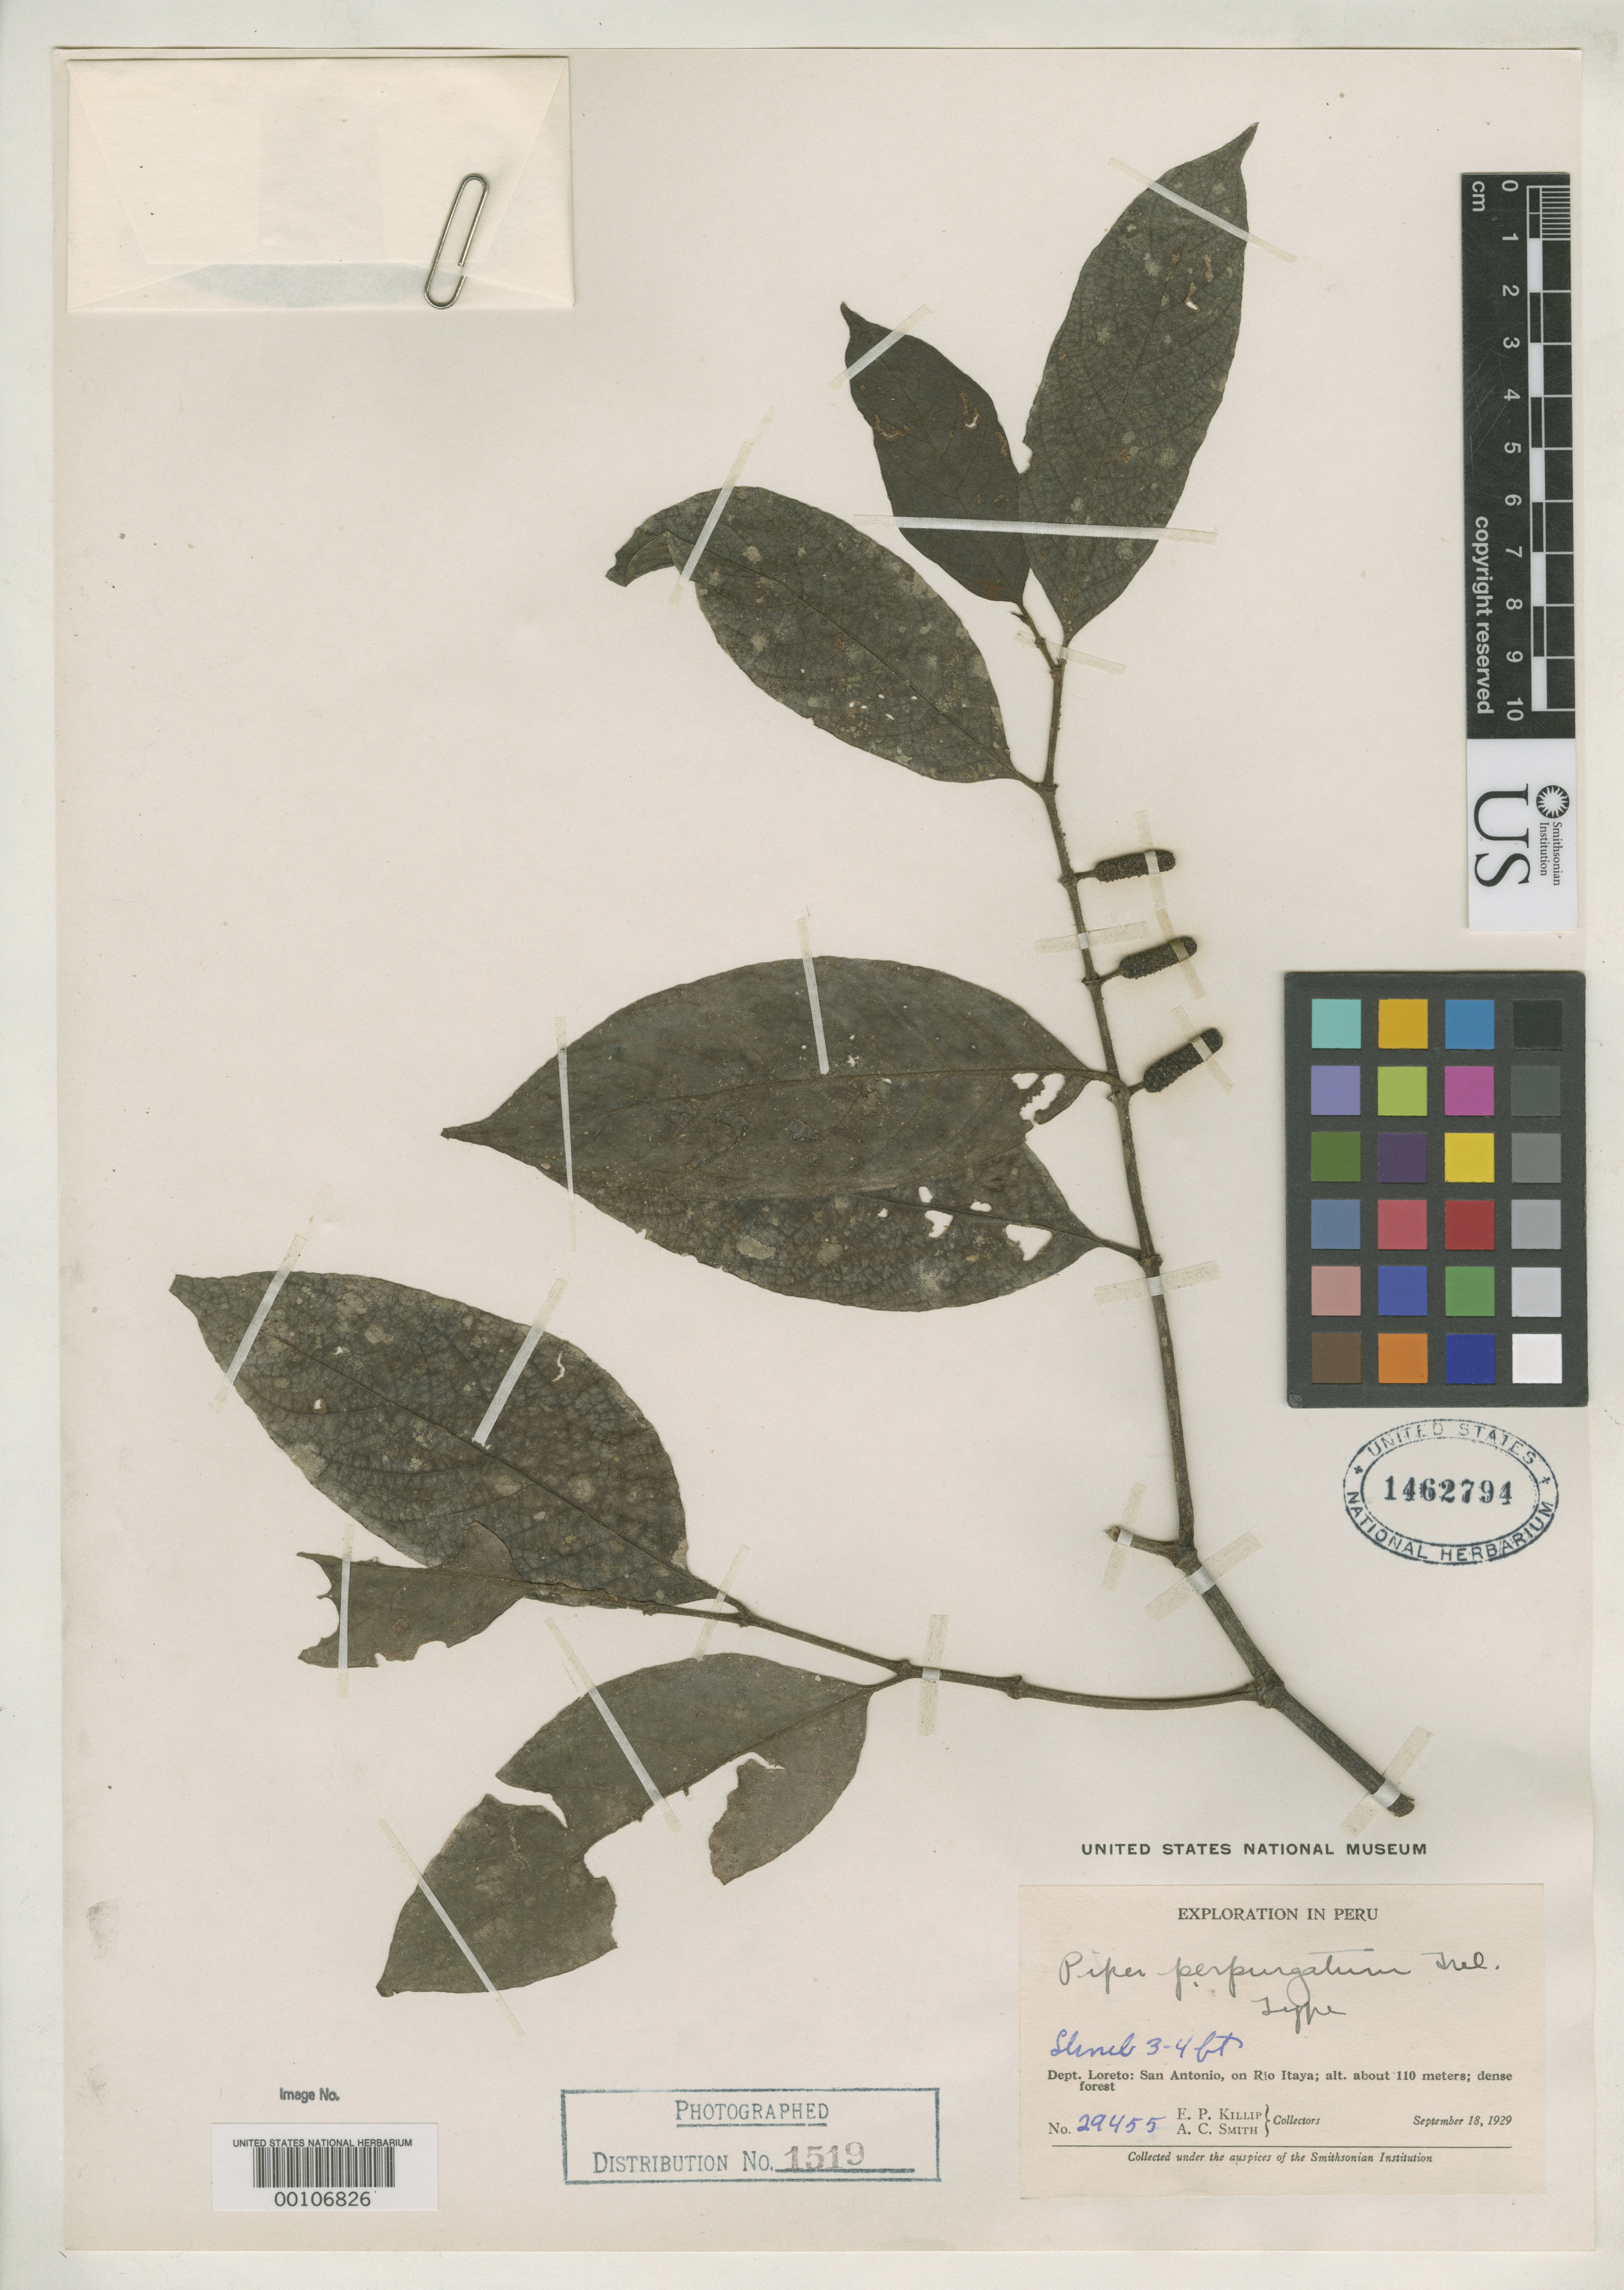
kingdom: Plantae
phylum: Tracheophyta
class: Magnoliopsida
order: Piperales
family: Piperaceae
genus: Piper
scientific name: Piper perpurgatum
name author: Trel. in J.F. Macbr.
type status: Holotype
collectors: E. P. Killip & A. C. Smith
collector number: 29455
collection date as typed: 18 Sep 1929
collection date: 1929-09-18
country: Peru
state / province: Loreto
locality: San Antonio, Rio Itaya.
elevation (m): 110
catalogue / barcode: US 1462794